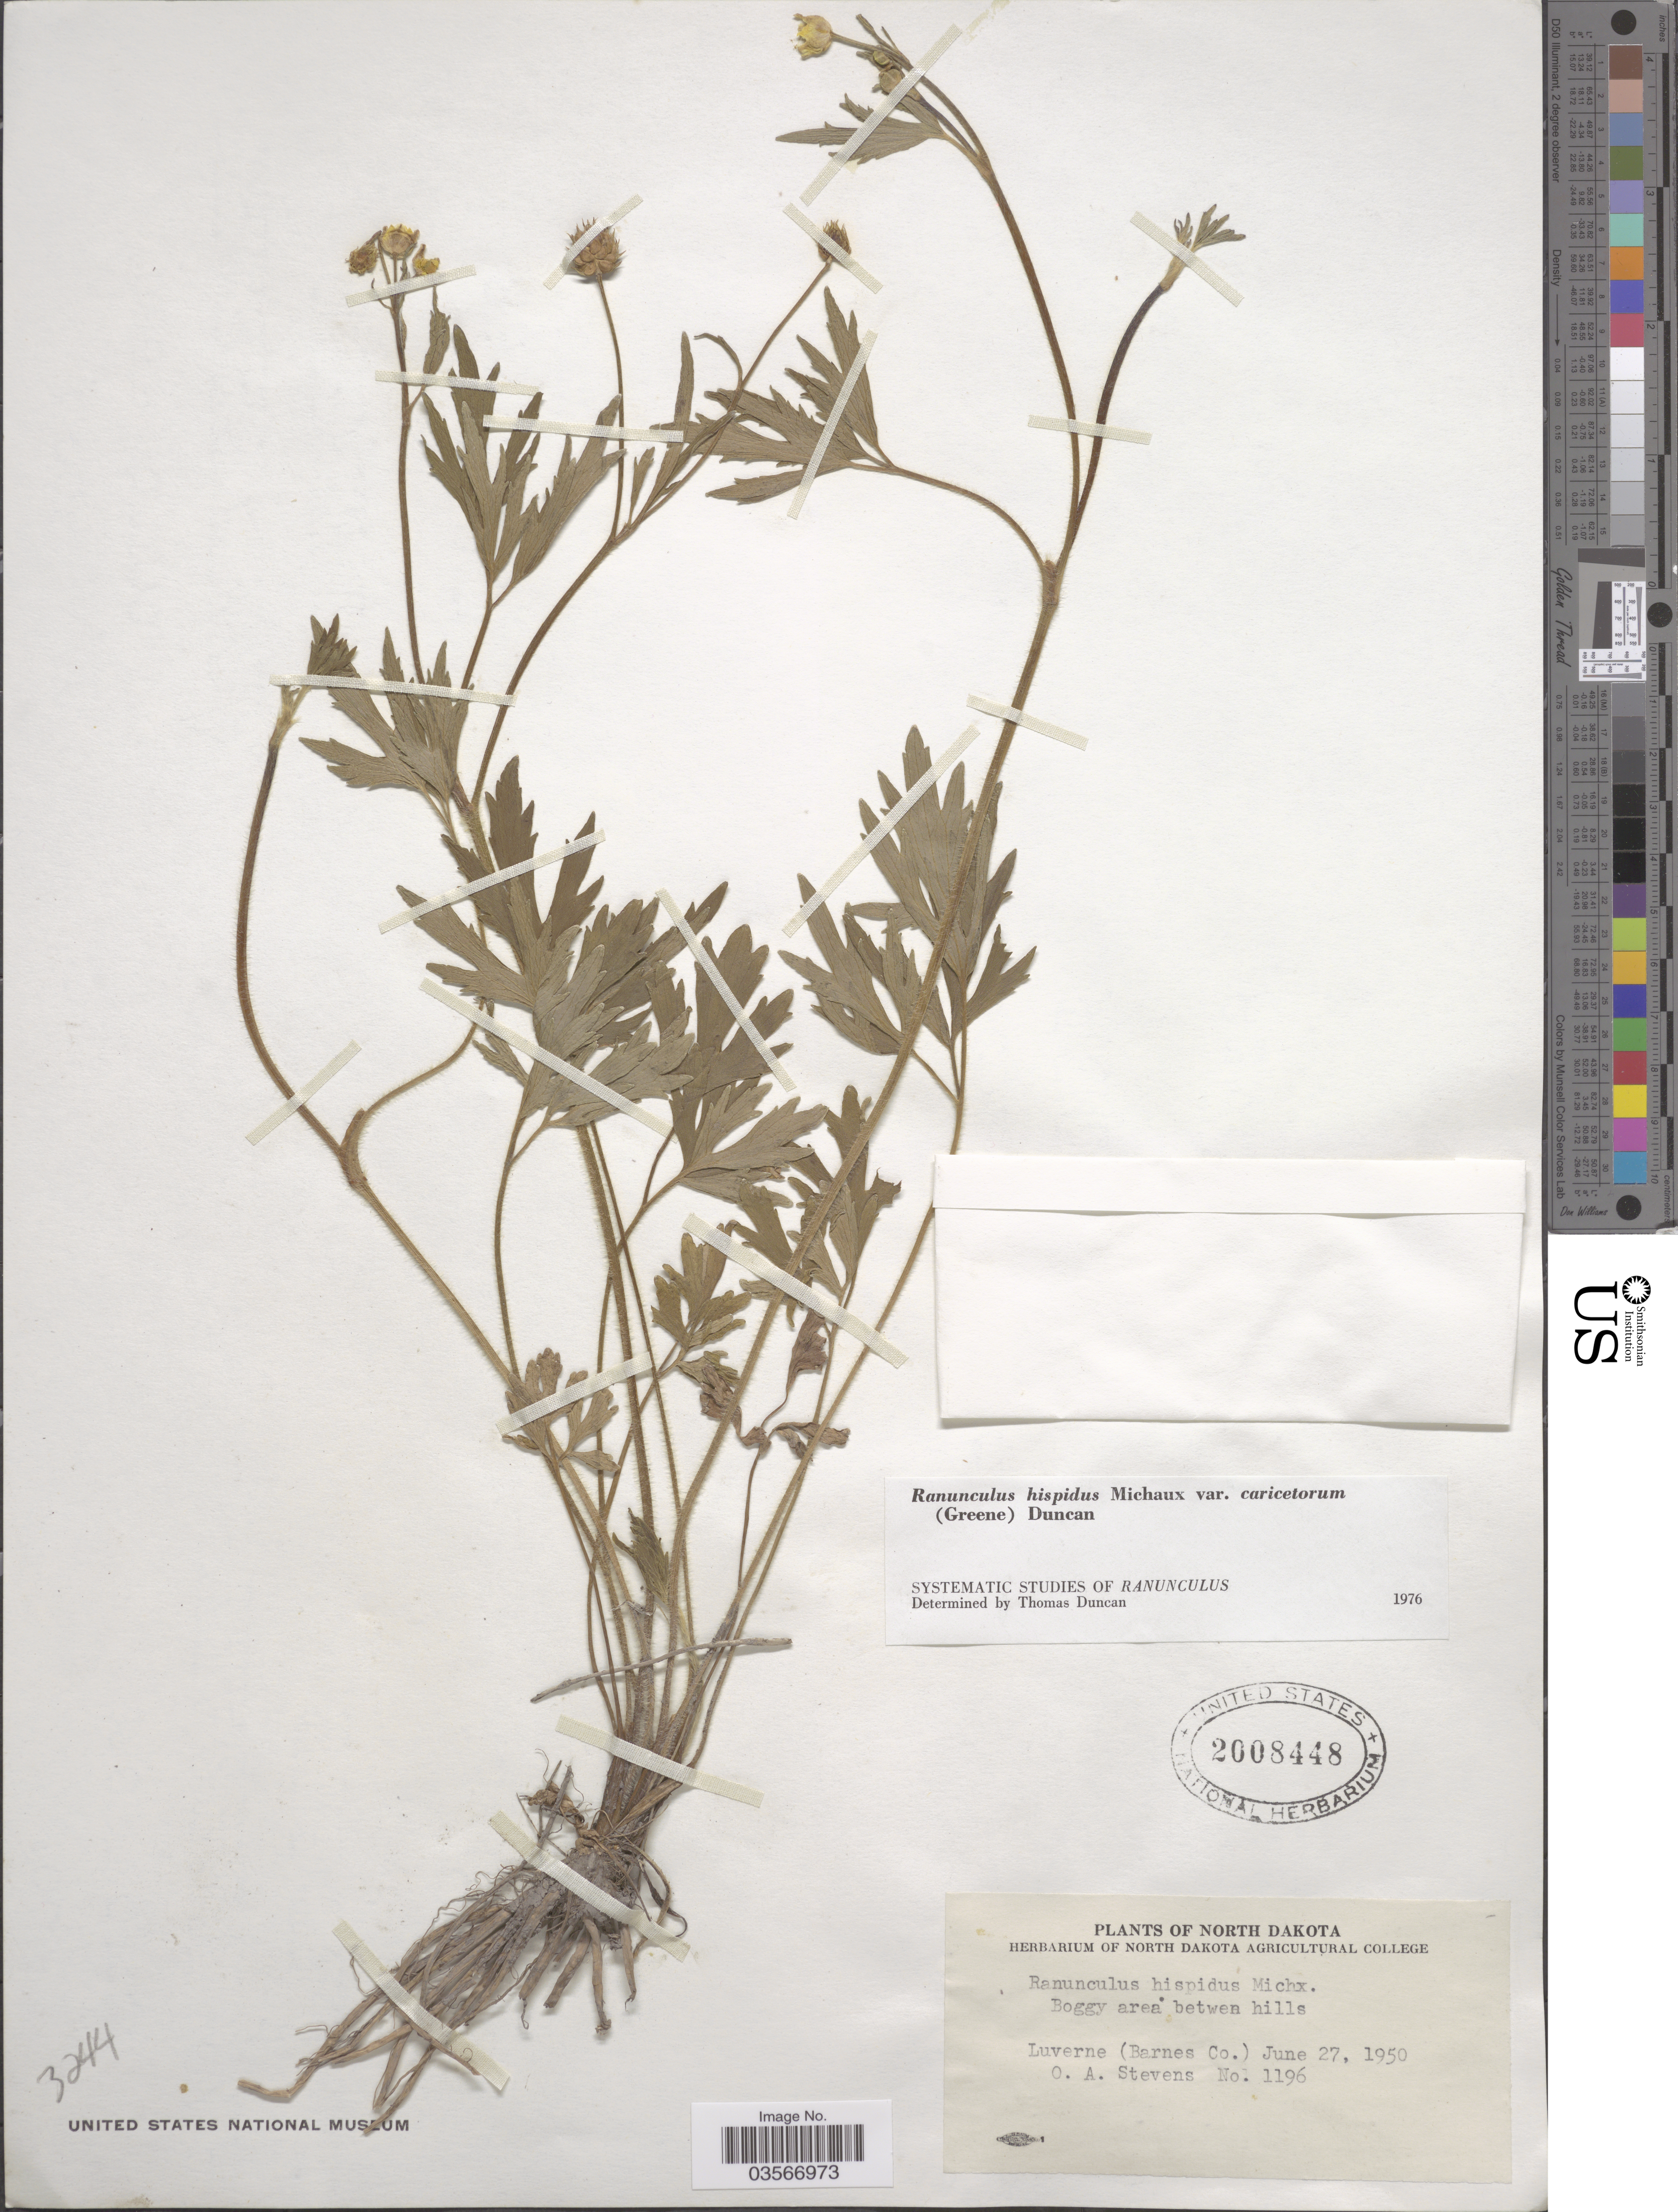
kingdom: Plantae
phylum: Tracheophyta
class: Magnoliopsida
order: Ranunculales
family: Ranunculaceae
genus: Ranunculus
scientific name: Ranunculus hispidus var. caricetorum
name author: Michx.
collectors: O. A. Stevens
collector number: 1196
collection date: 1950-06-27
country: United States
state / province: North Dakota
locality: Luverne (Barnes Co.).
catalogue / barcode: US 2008448